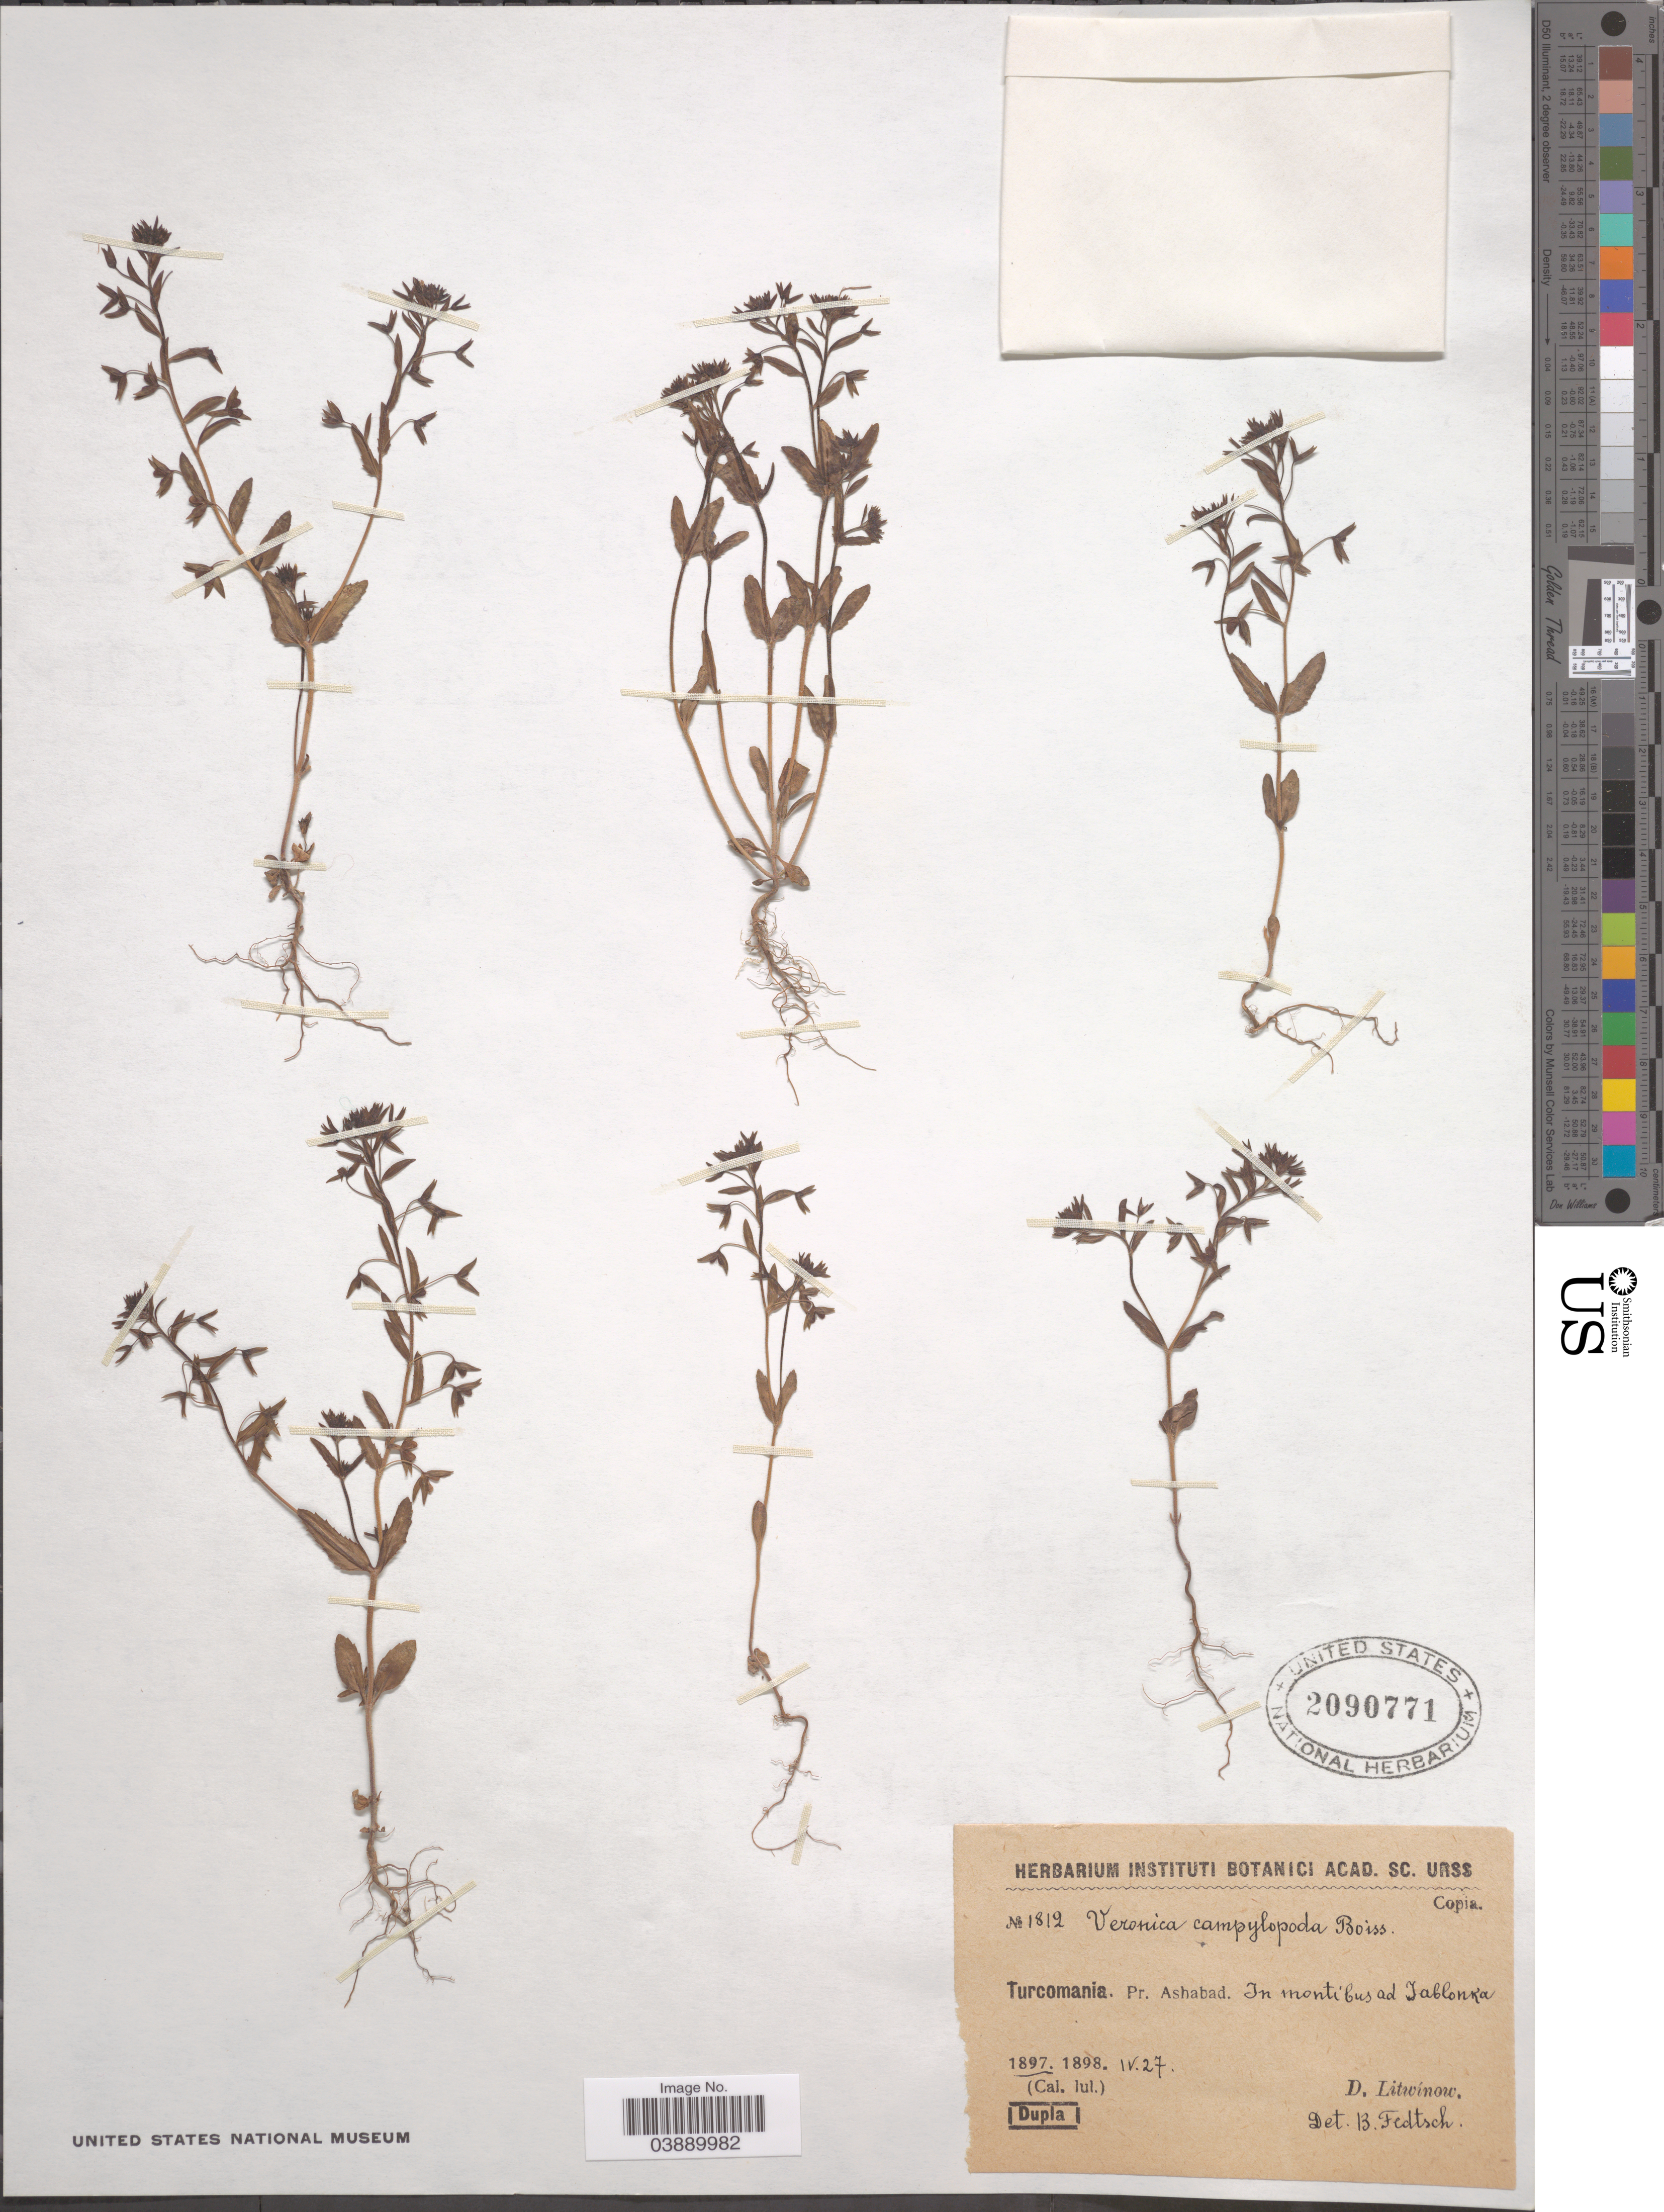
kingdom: Plantae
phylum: Tracheophyta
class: Magnoliopsida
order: Lamiales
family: Plantaginaceae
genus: Veronica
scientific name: Veronica campylopoda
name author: Boiss.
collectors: D. Litwinow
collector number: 1812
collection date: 1897-04-27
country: Turkmenistan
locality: Turcomania. Pr. Ashabad. In montibus ad Tablonka [interpreted].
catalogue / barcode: US 2090771